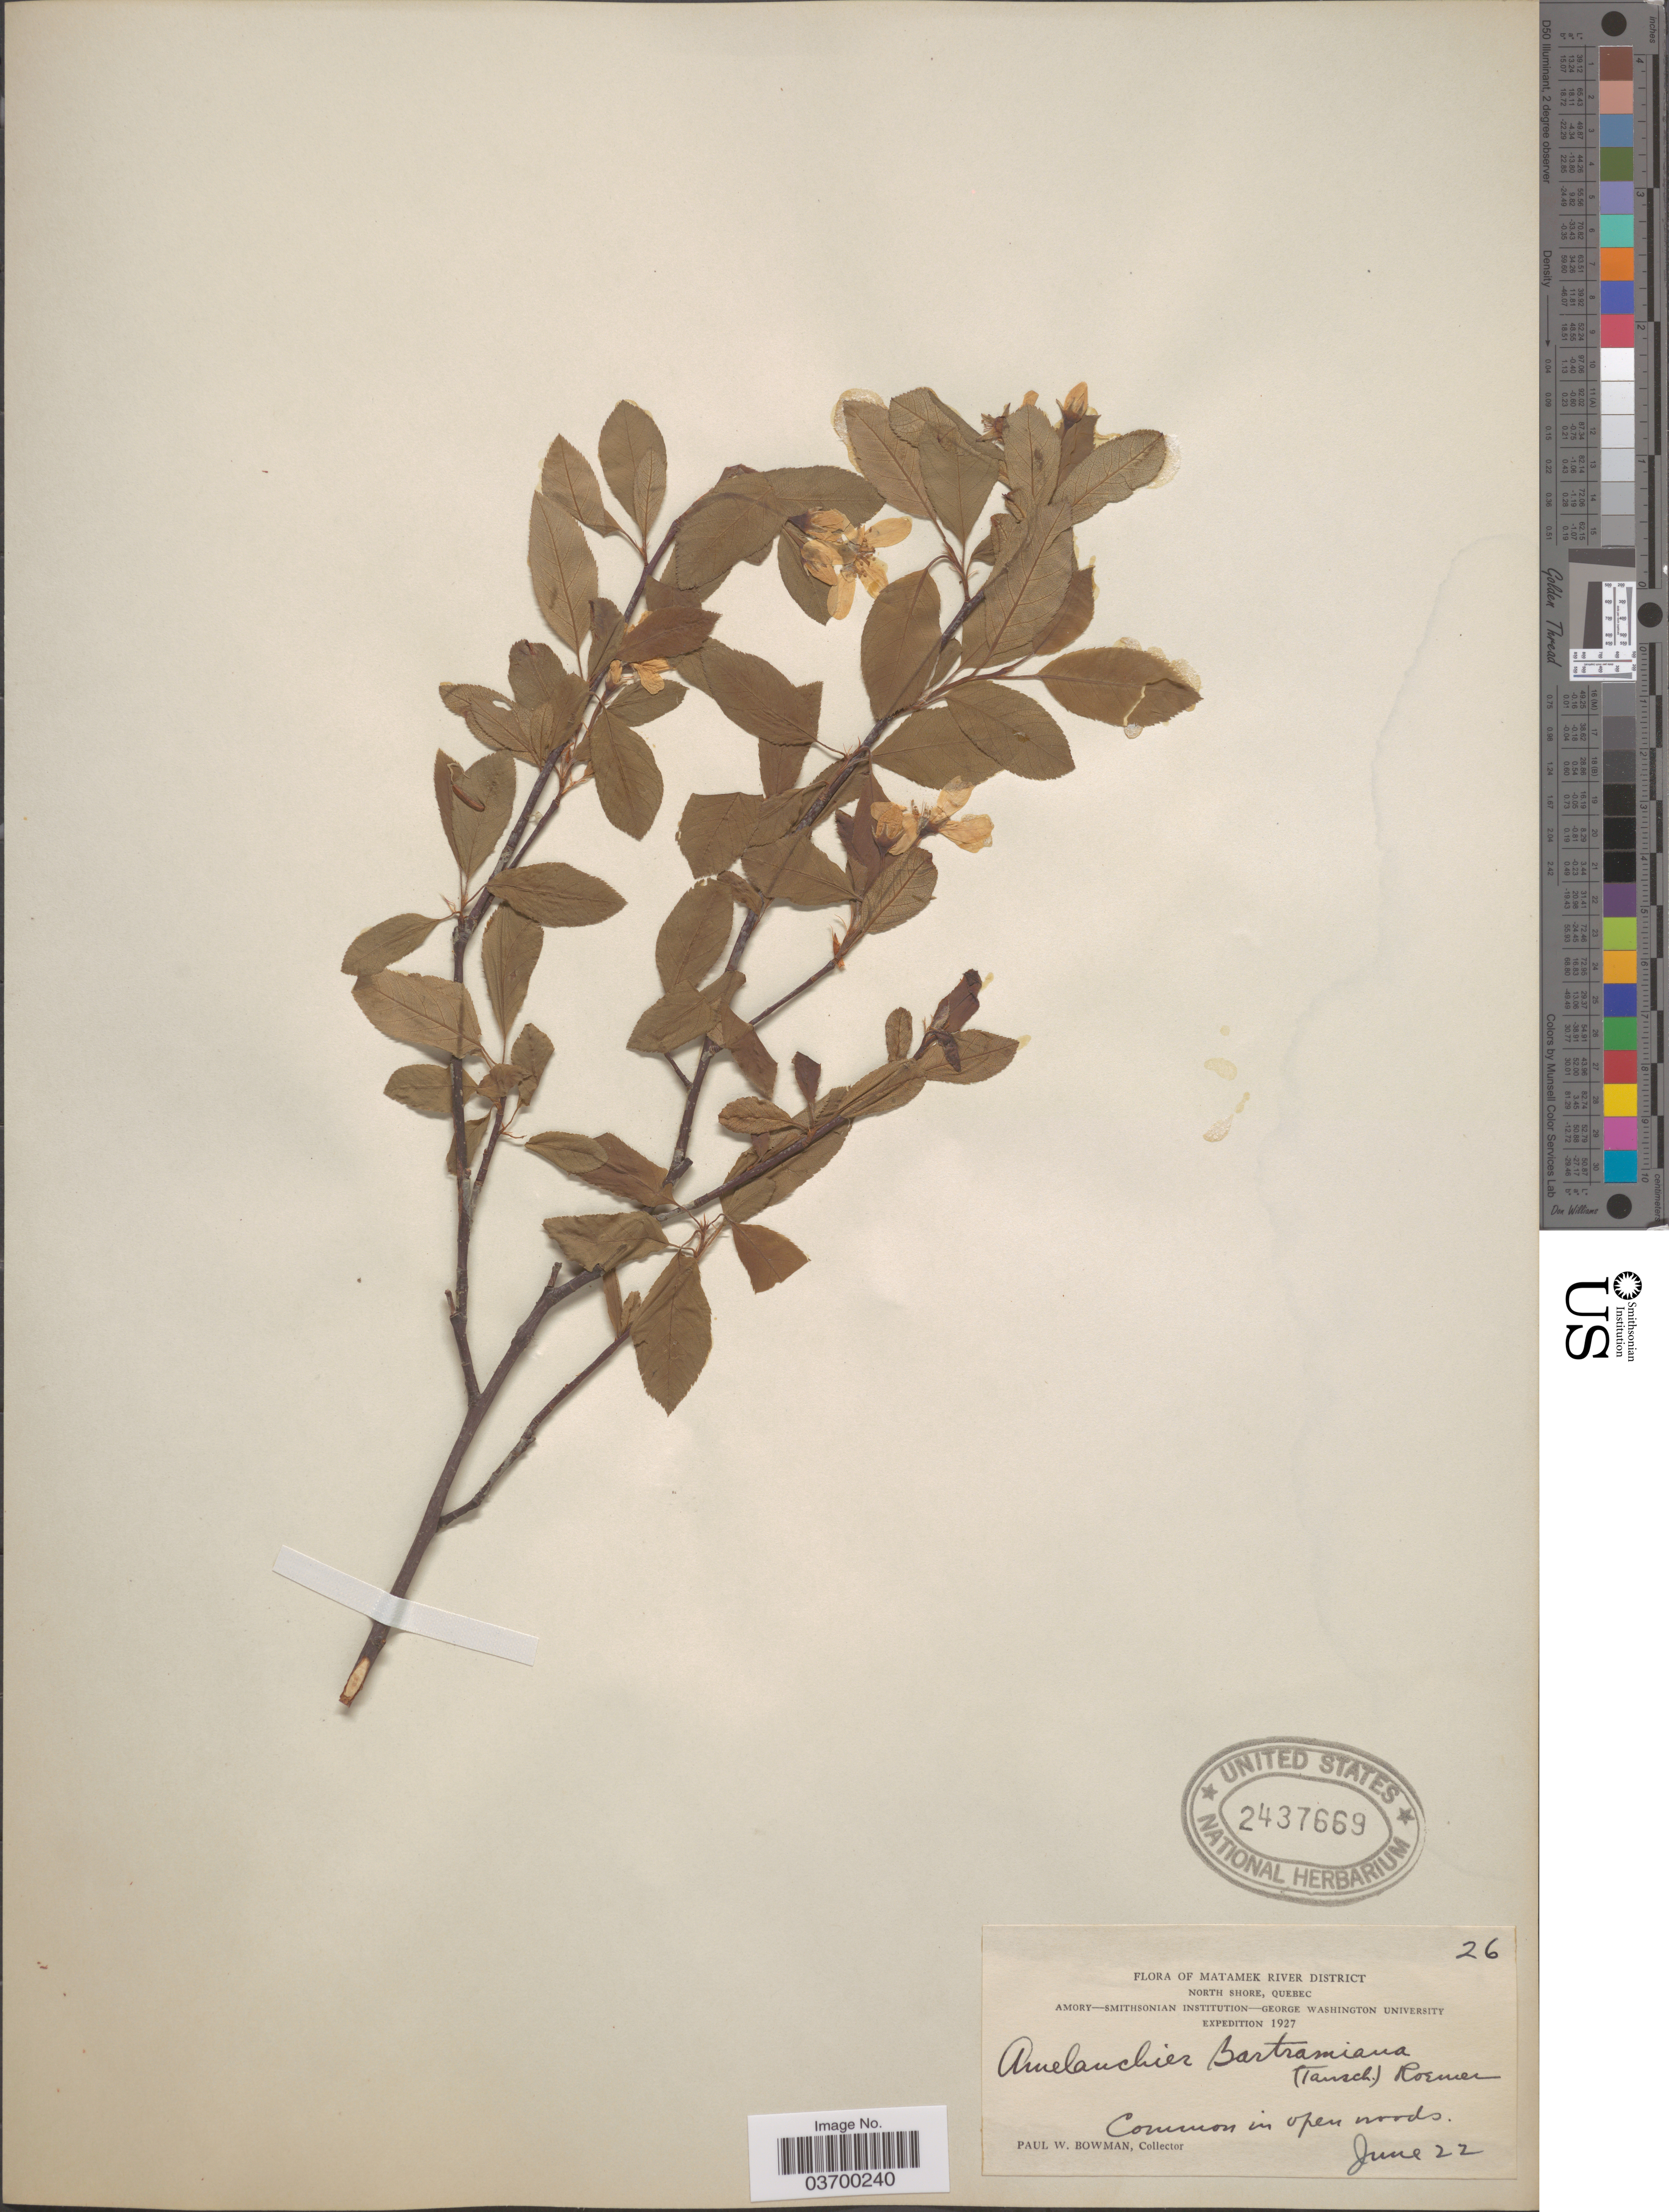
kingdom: Plantae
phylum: Tracheophyta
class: Magnoliopsida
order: Rosales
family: Rosaceae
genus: Amelanchier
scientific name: Amelanchier bartramiana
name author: (Tausch) M. Roem.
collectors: P. Bowman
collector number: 26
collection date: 1927-06-22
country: Canada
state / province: Quebec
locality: Matamek River District. North Shore.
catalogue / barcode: US 2437669